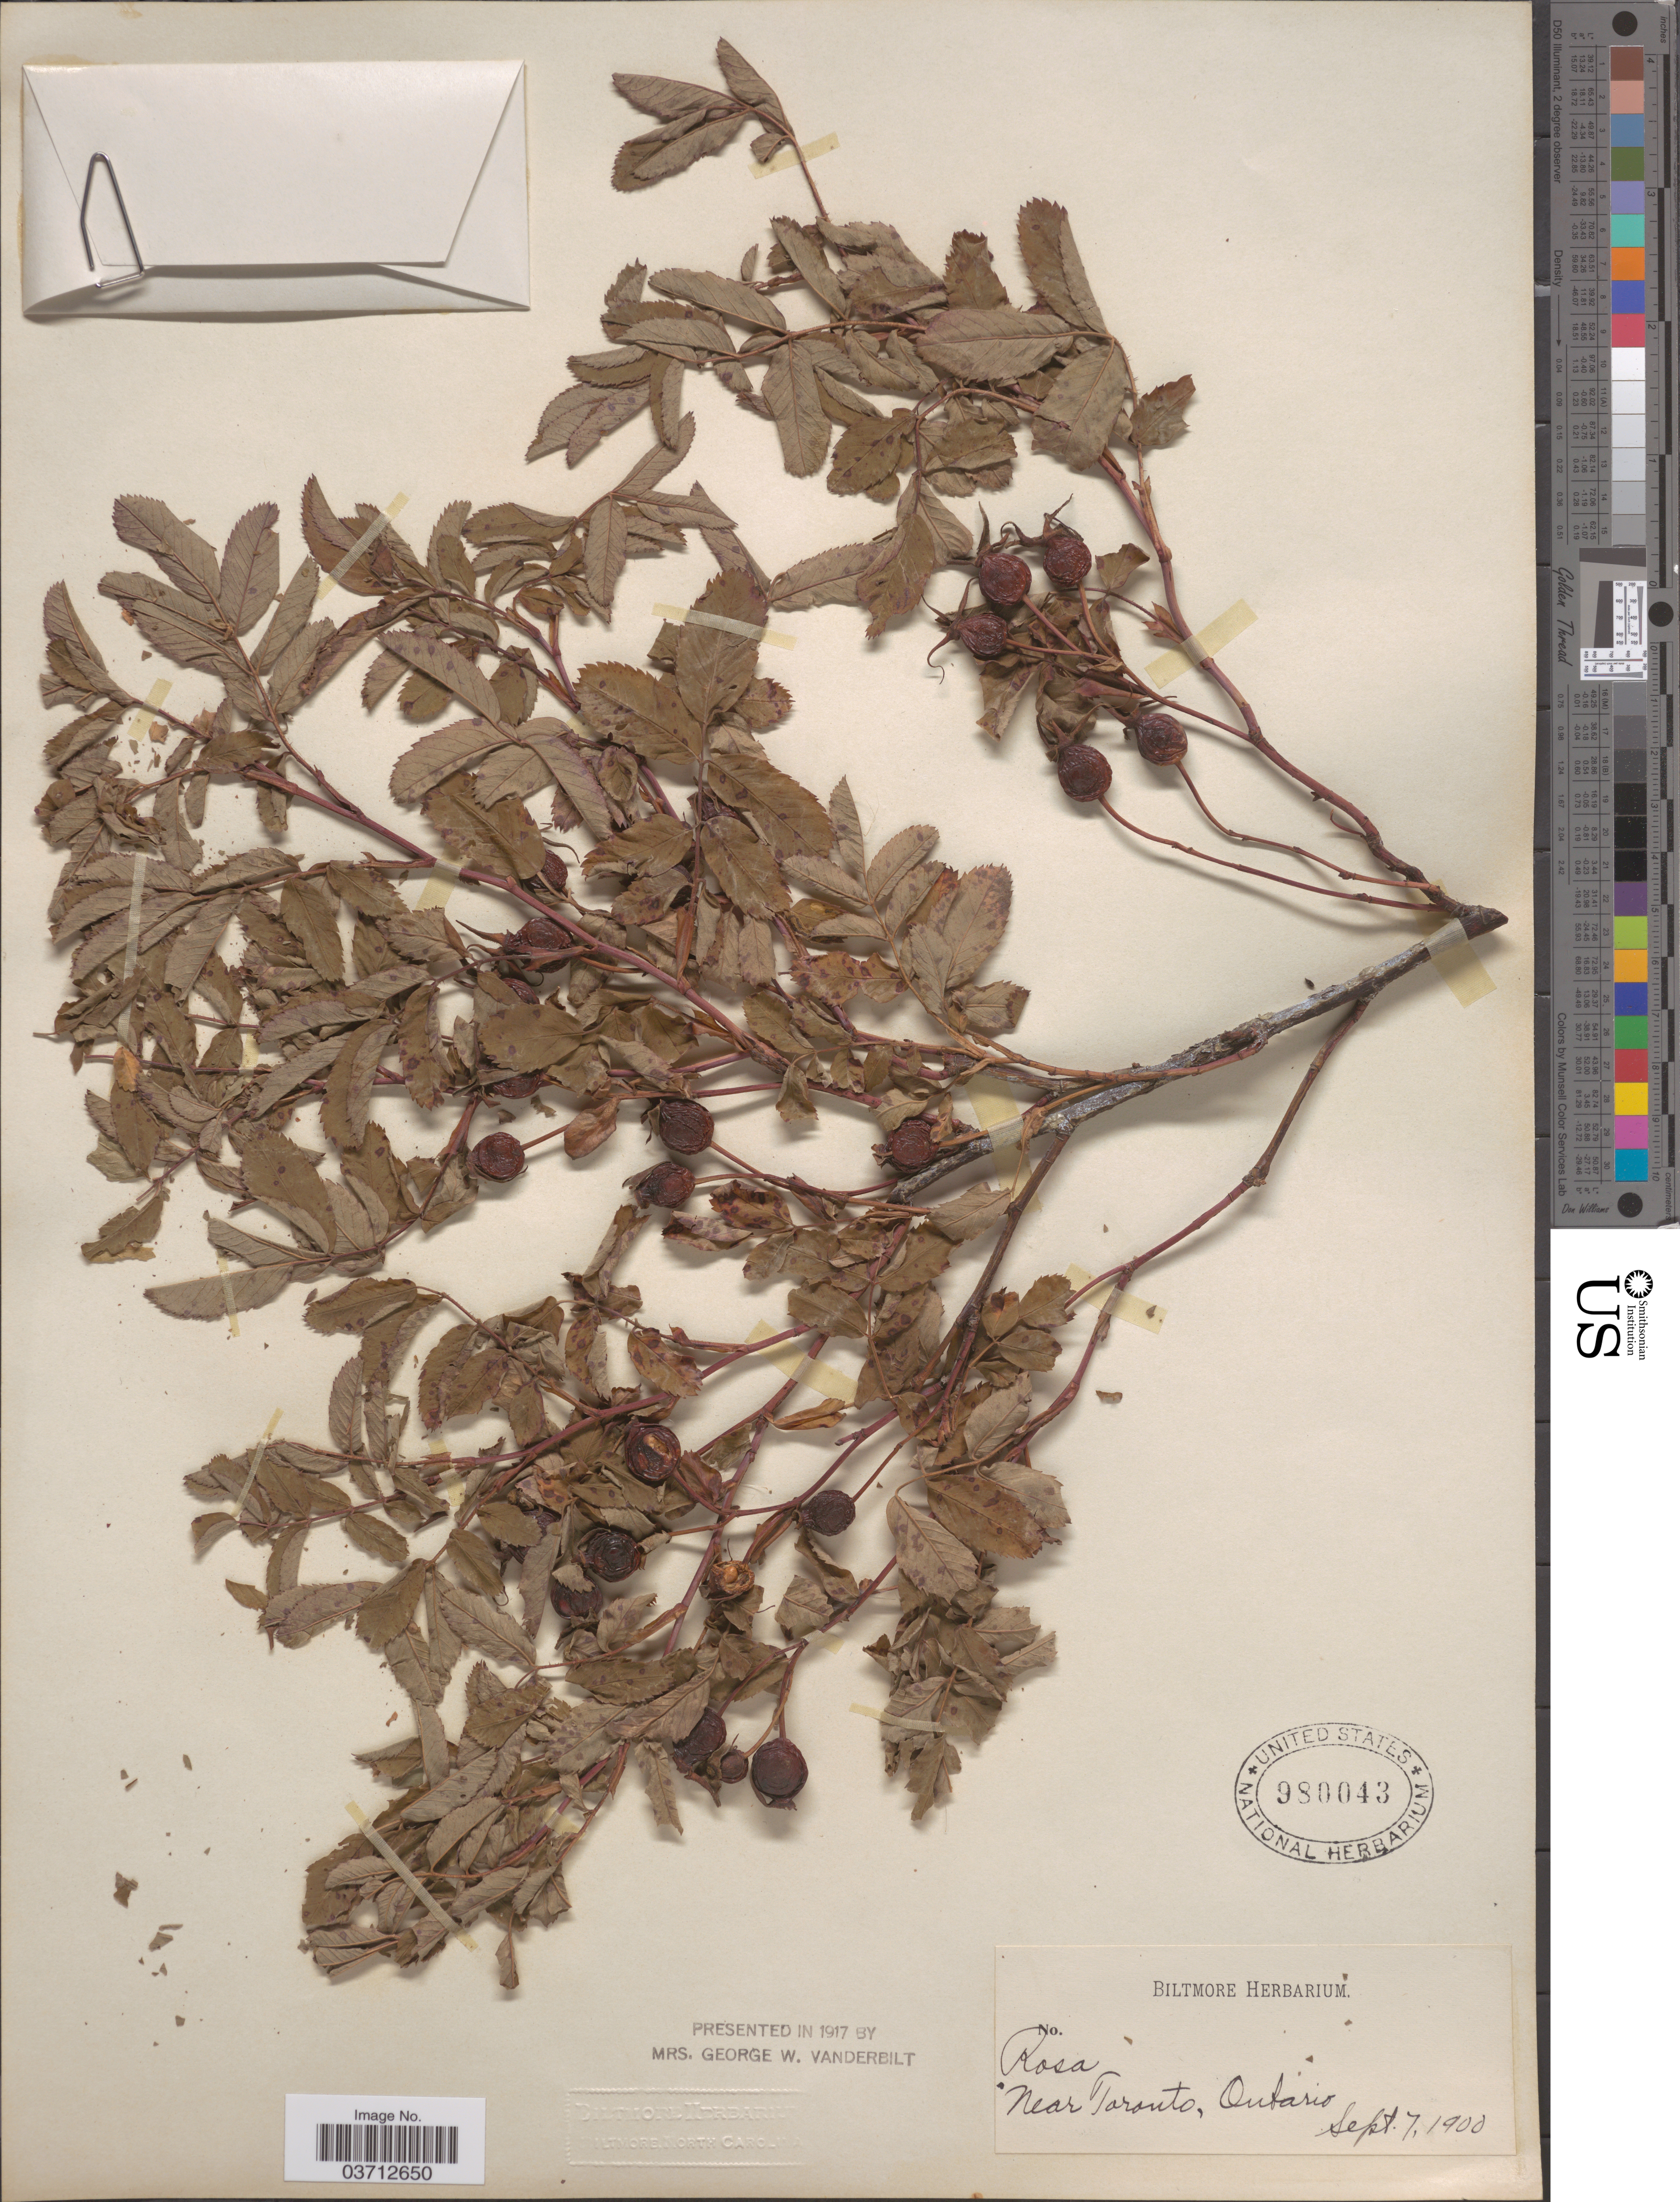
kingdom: Plantae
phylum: Tracheophyta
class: Magnoliopsida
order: Rosales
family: Rosaceae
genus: Rosa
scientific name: Rosa sp.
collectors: ex herb. Biltmore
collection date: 1900-09-07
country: Canada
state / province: Ontario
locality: Near Toronto.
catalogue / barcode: US 980043